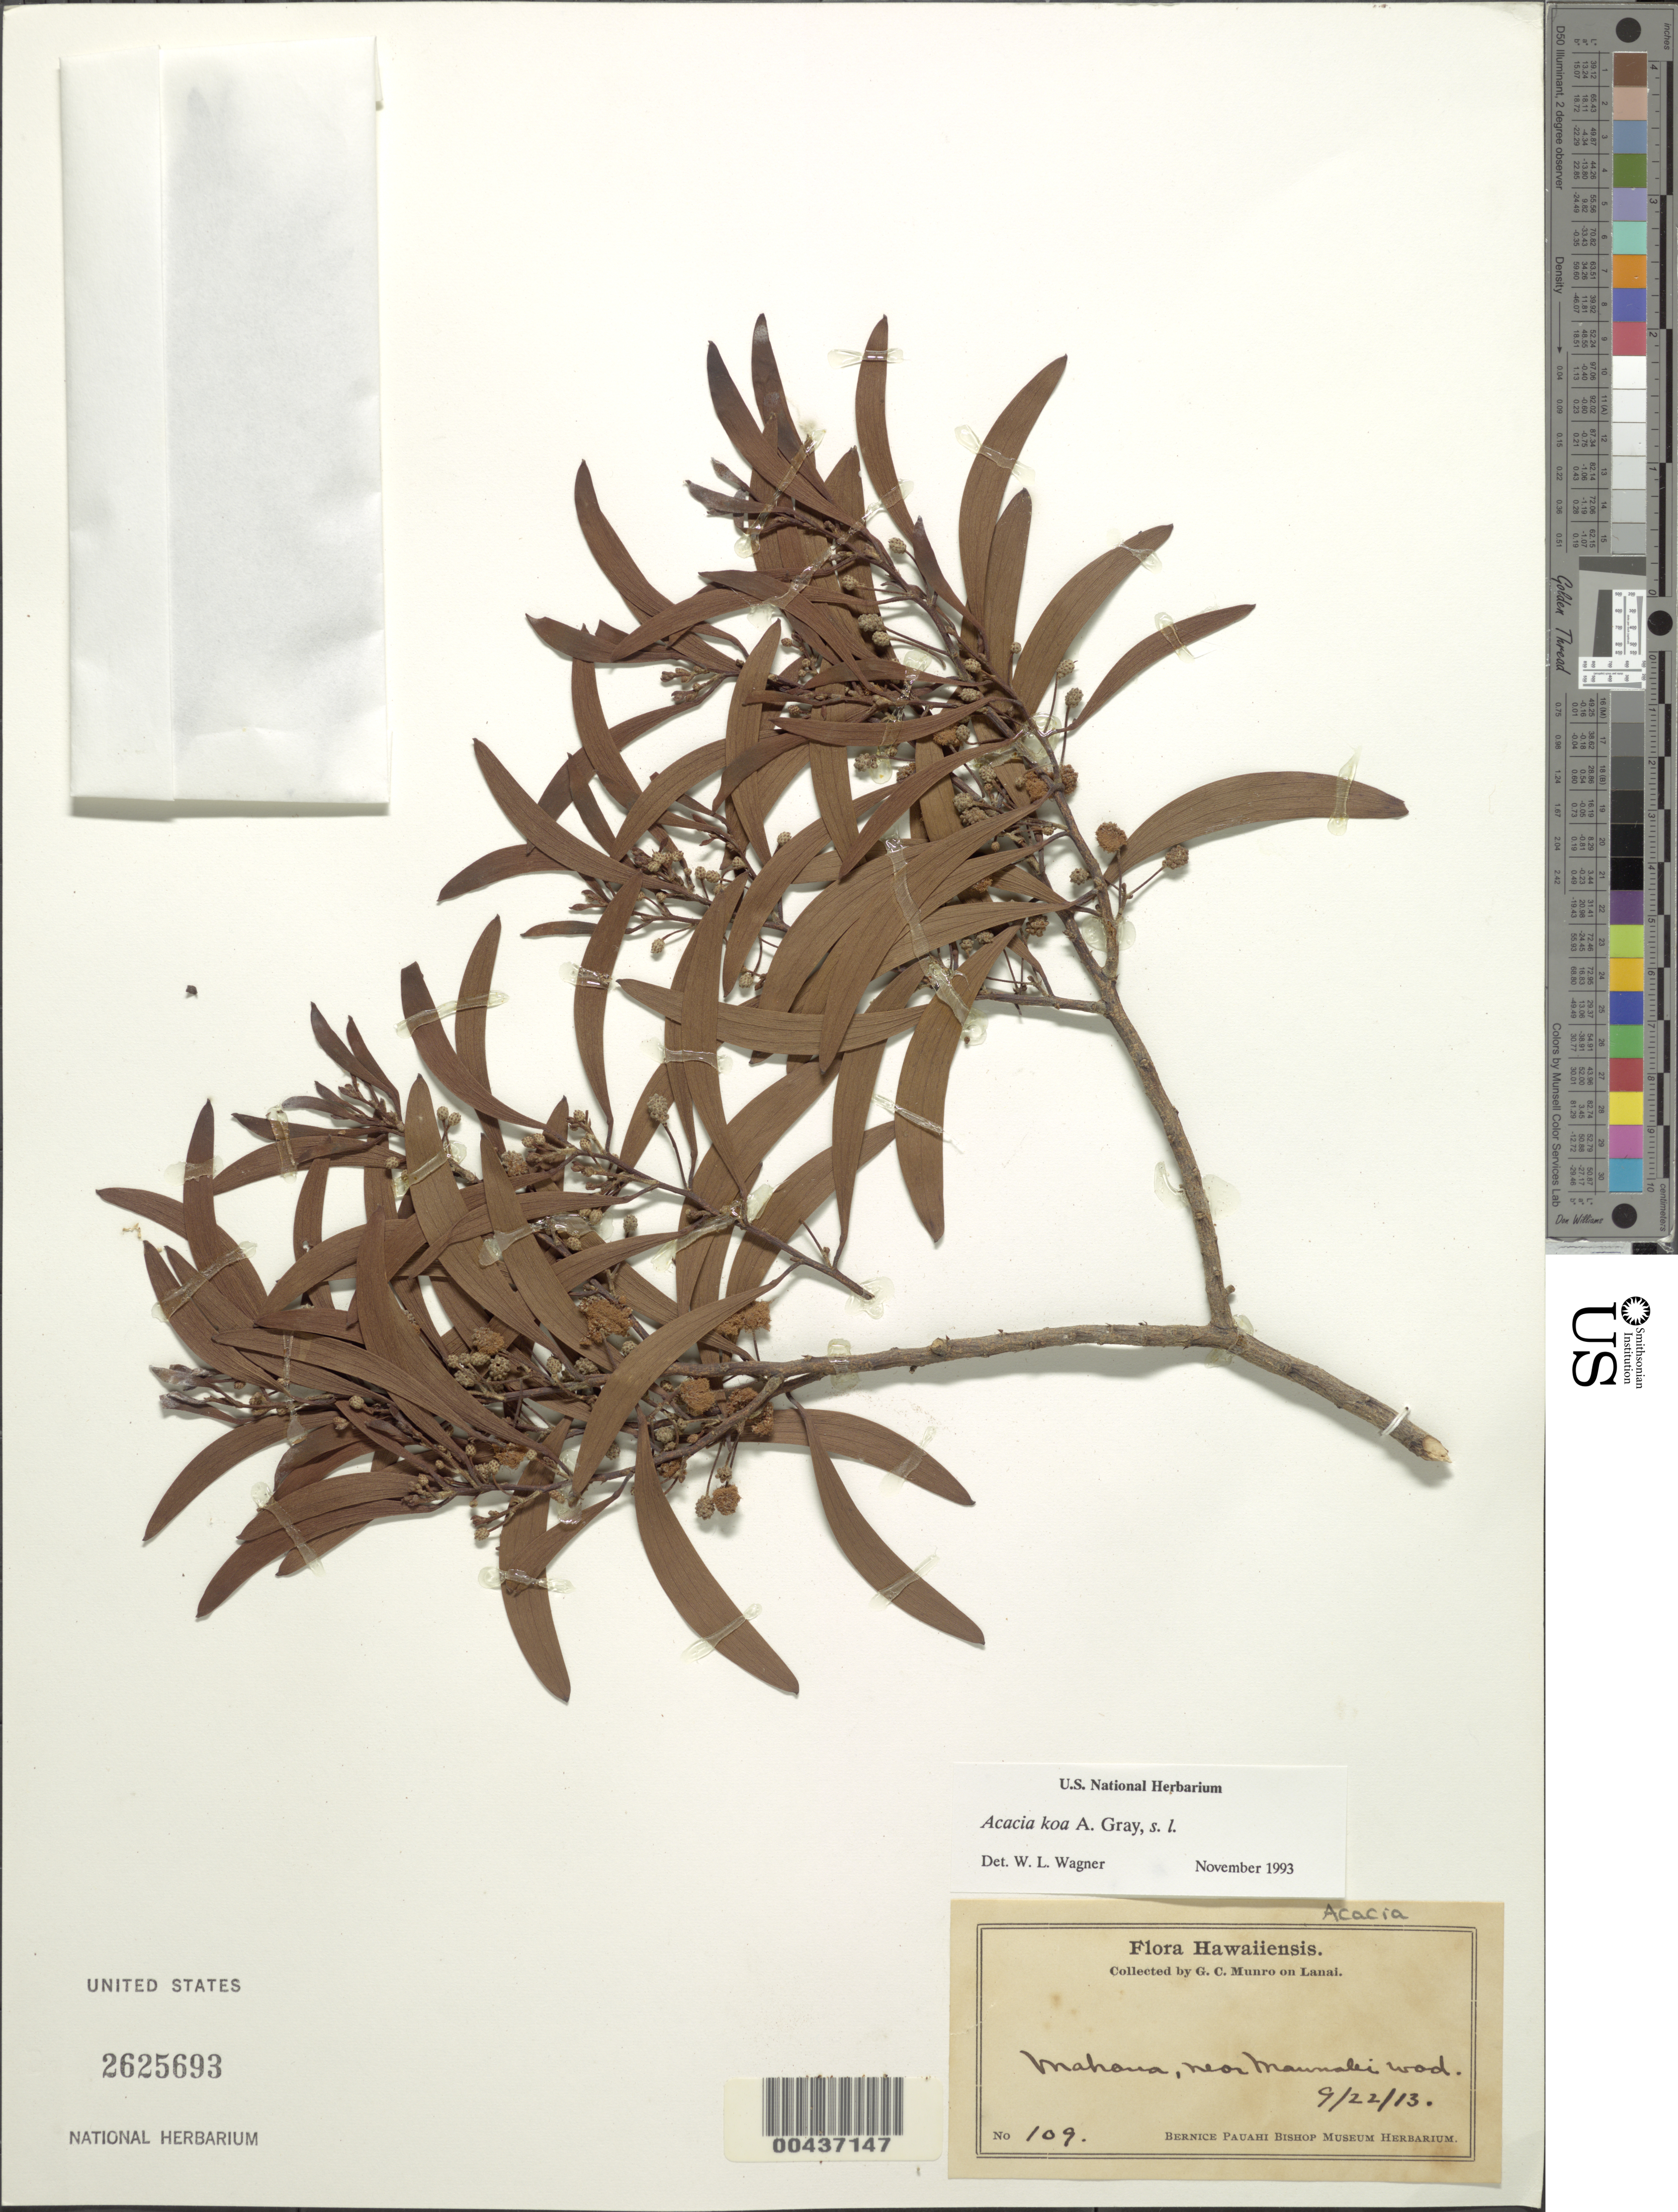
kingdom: Plantae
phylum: Tracheophyta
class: Magnoliopsida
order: Fabales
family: Fabaceae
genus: Acacia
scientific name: Acacia koa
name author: A. Gray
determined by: Wagner, W. L., (BOT), Smithsonian Institution - National Museum of Natural History (UNITED STATES)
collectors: G. C. Munro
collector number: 109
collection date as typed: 22 Sep 1913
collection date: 1913-09-22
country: United States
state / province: Hawaii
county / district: Maui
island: Lana'i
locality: Mahana, near Maunalei road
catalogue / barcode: US 2625693